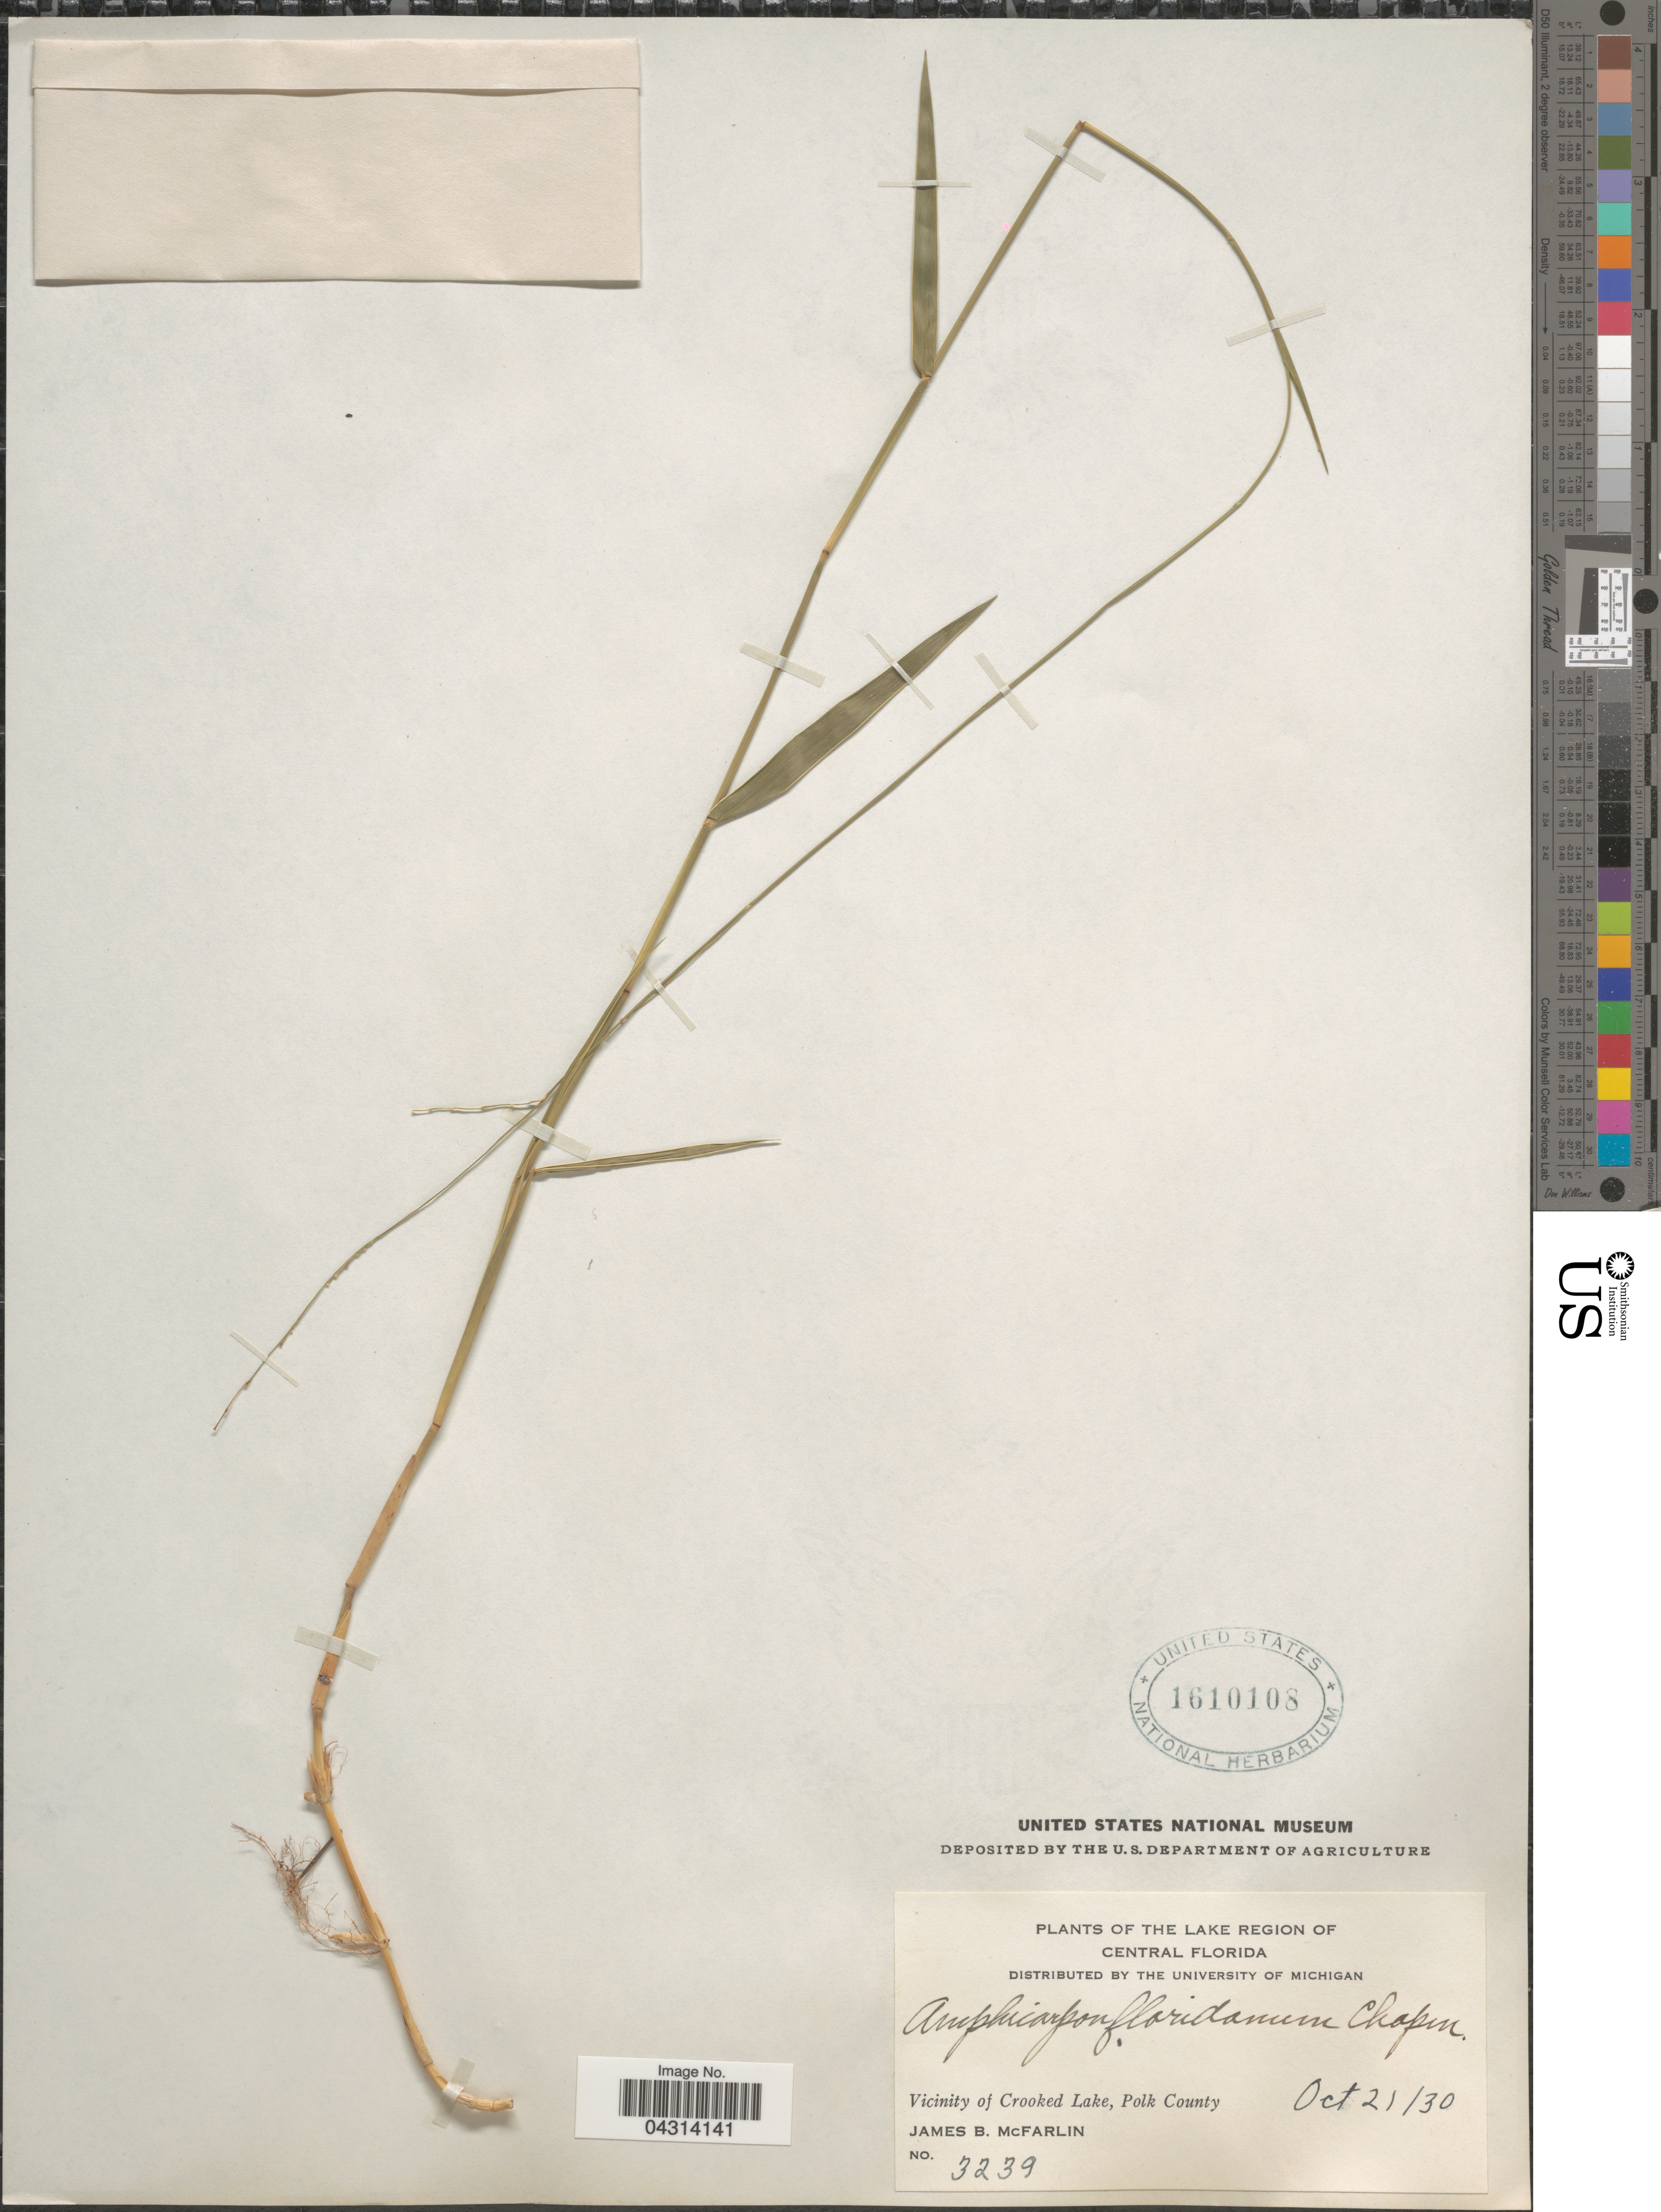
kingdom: Plantae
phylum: Tracheophyta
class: Liliopsida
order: Poales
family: Poaceae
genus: Amphicarpum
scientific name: Amphicarpum muhlenbergianum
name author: (Schult.) Hitchc.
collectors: J. McFarlin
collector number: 3239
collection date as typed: Transcribed d/m/y: 21/10/30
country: United States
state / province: Florida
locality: Lake Region of Central Florida. Vicinity of Crooked Lake, Polk County.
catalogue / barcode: US 1610108